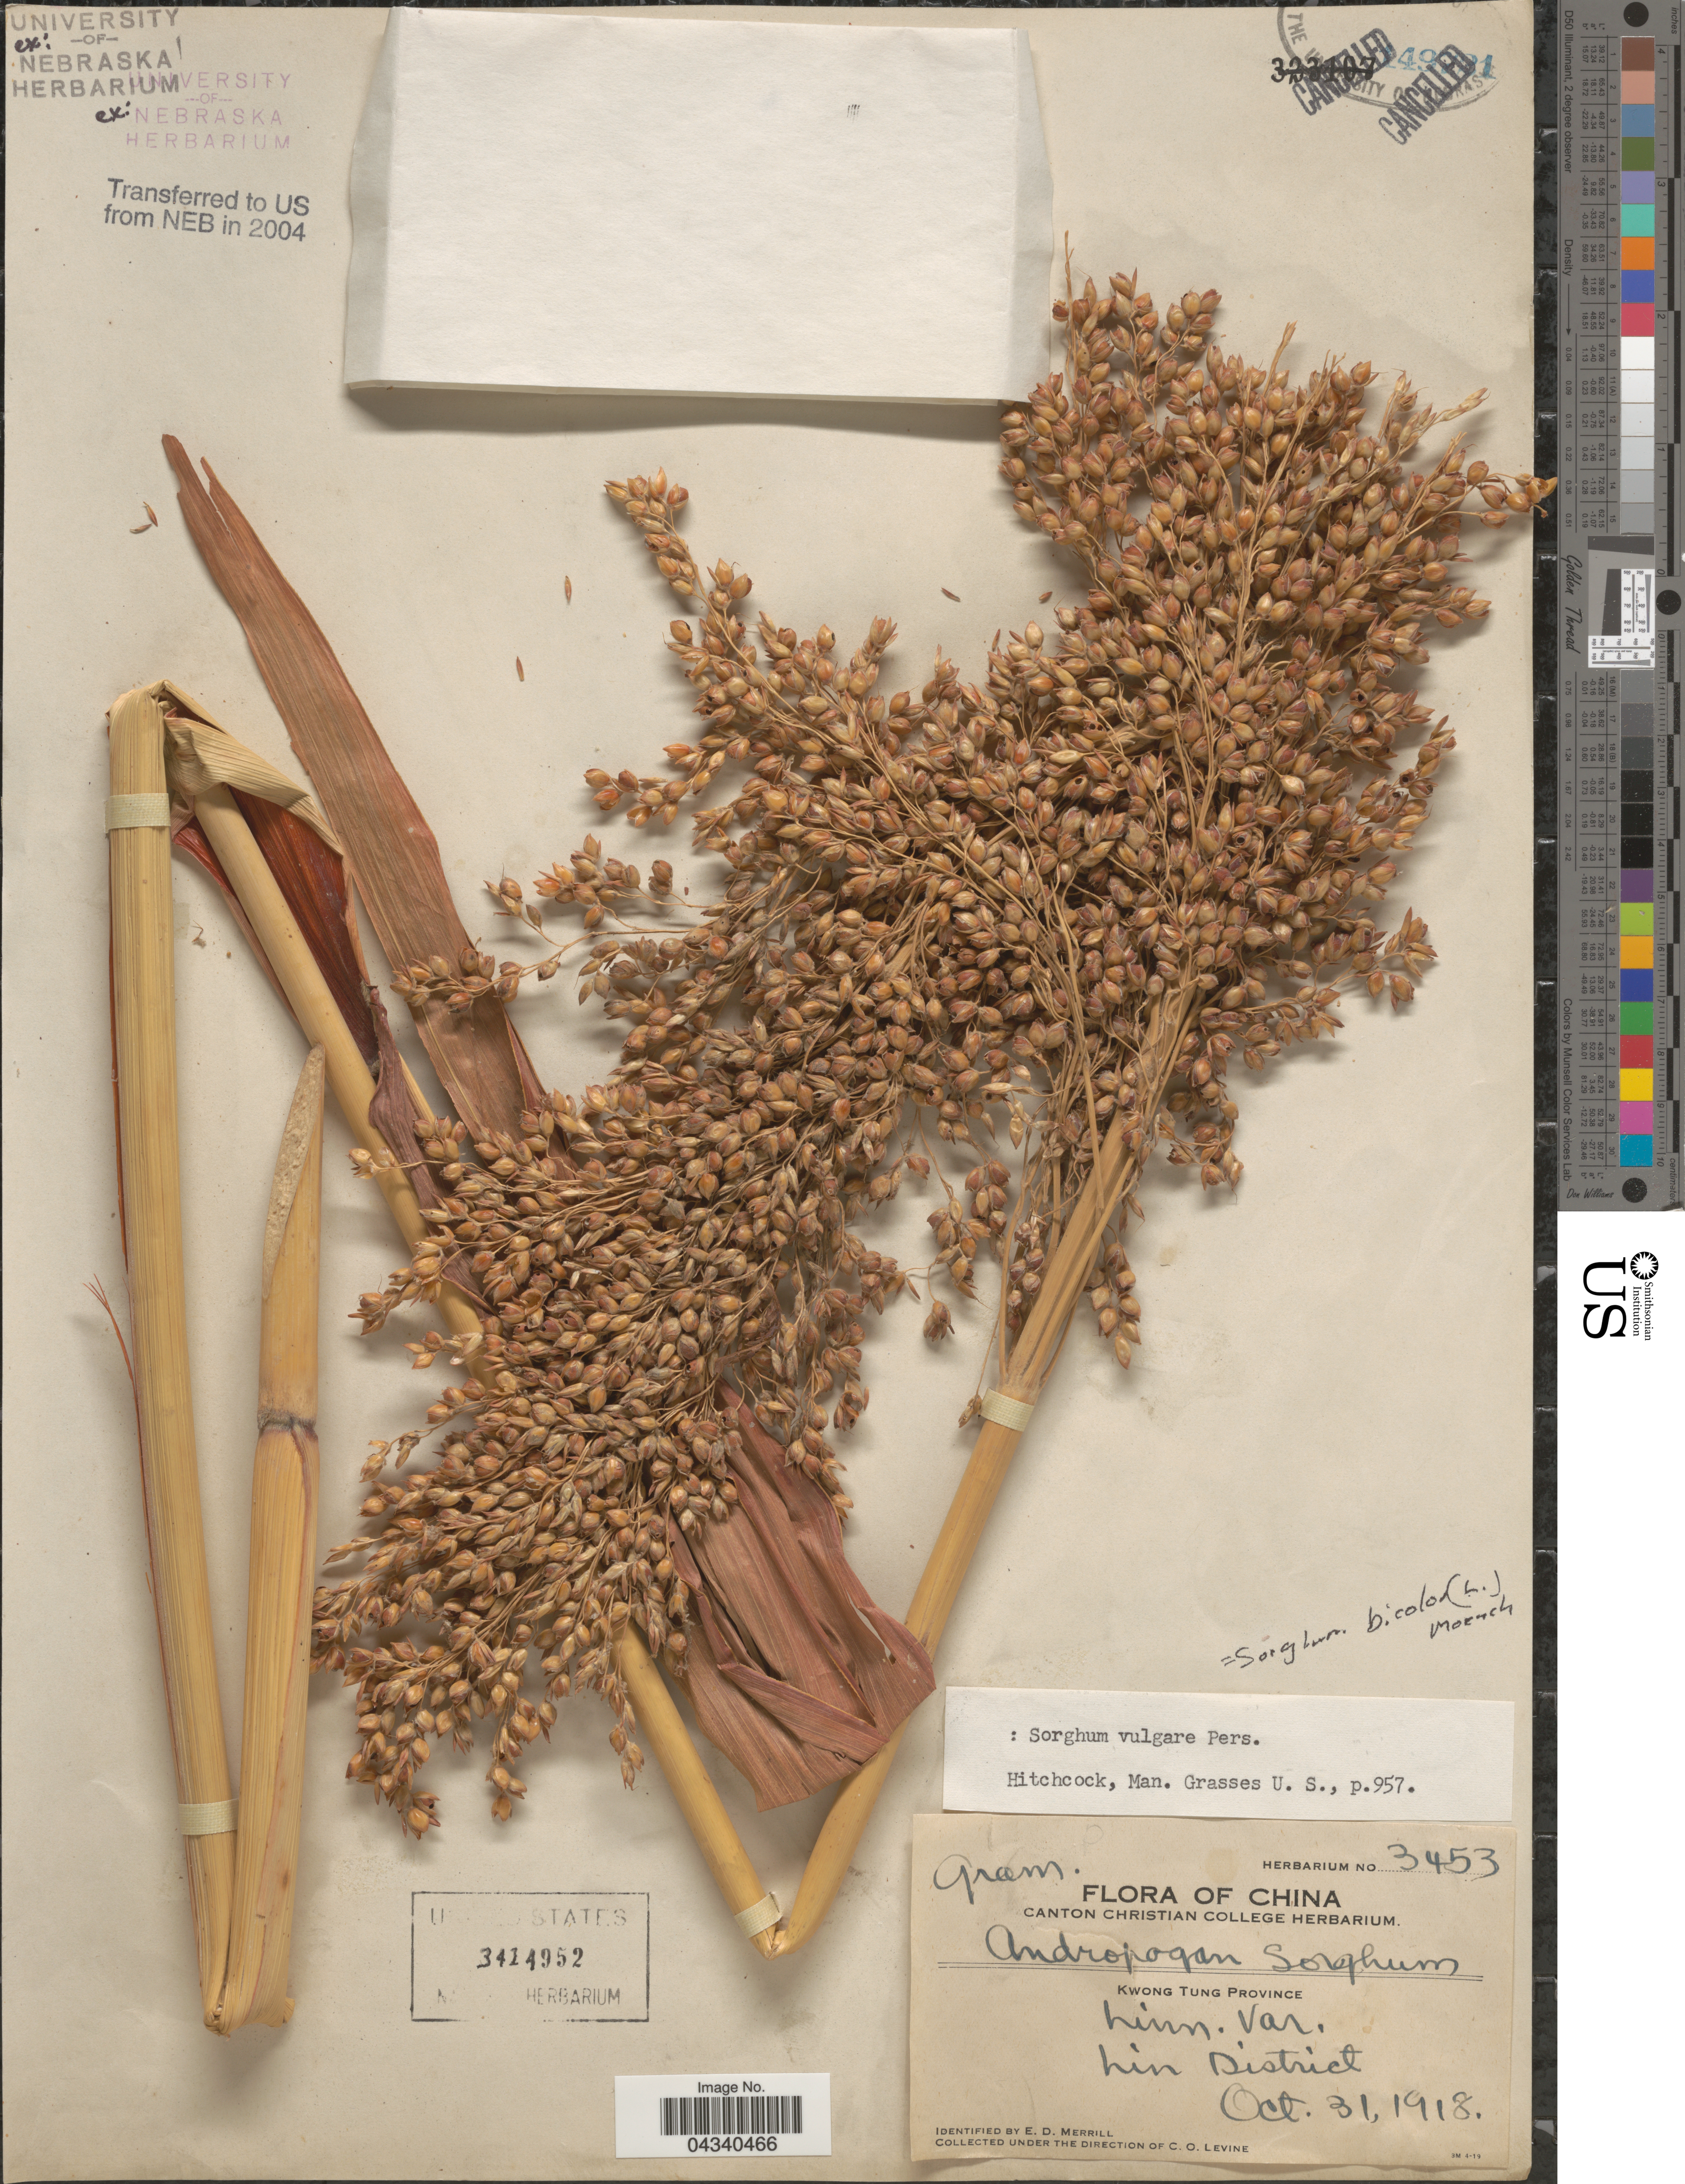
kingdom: Plantae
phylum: Tracheophyta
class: Liliopsida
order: Poales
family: Poaceae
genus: Sorghum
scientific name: Sorghum bicolor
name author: (L.) Moench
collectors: C. O. Levine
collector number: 3453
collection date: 1918-10-31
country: China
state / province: Guangdong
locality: Kwong Tung Province. Lin District.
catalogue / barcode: US 3414952